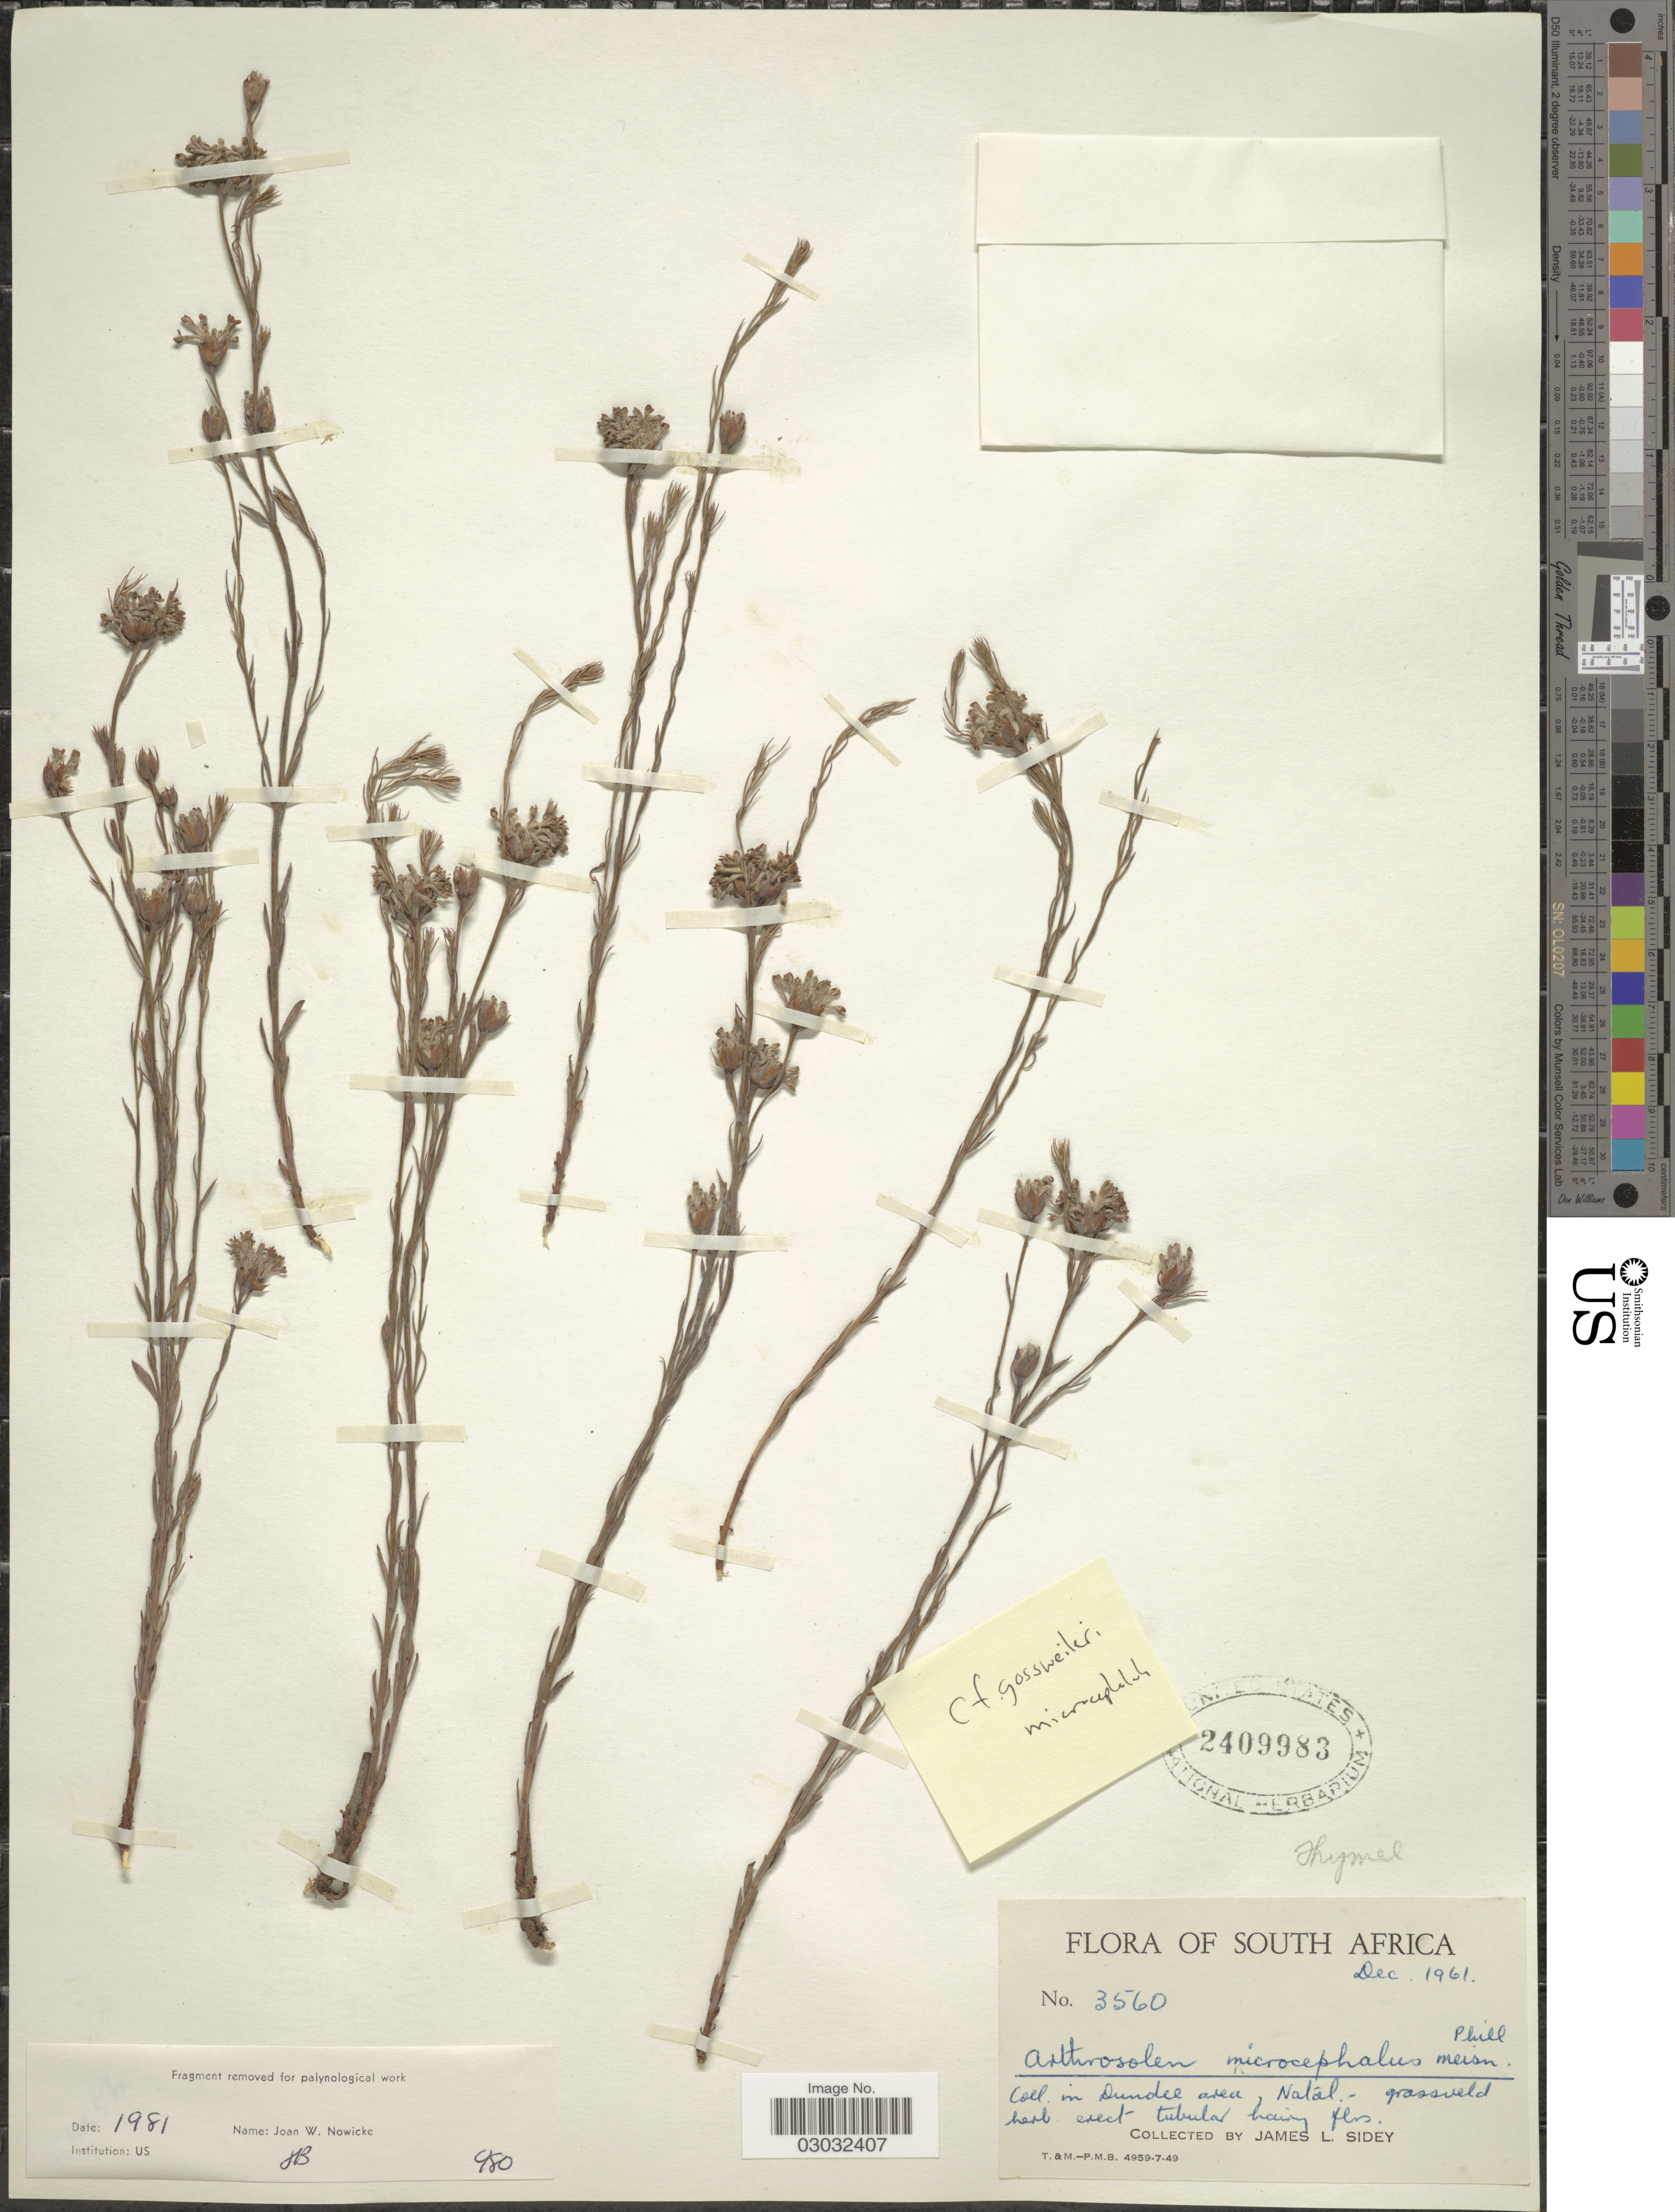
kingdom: Plantae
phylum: Tracheophyta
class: Magnoliopsida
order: Malvales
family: Thymelaeaceae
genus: Lasiosiphon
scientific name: Lasiosiphon microcephalus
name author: (Meisn.) J.C. Manning & Magee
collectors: J. L. Sidey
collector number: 3560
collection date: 1961-12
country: South Africa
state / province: KwaZulu-Natal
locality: In Dundee area, Natal.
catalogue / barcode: US 2409983